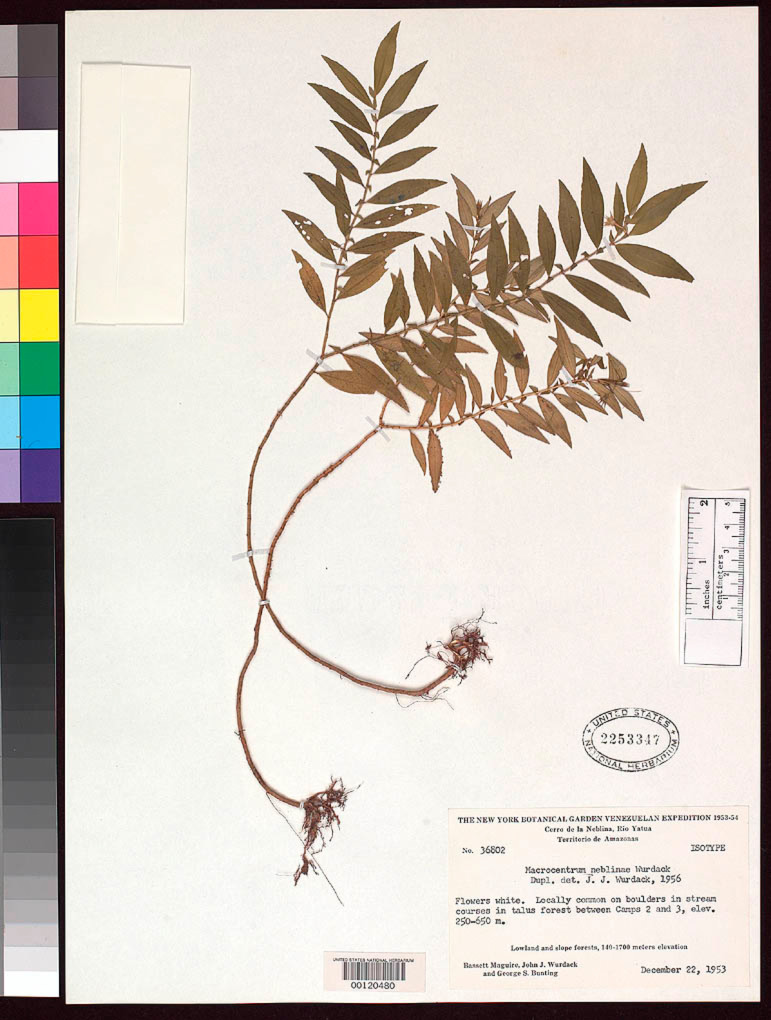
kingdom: Plantae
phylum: Tracheophyta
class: Magnoliopsida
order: Myrtales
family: Melastomataceae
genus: Macrocentrum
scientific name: Macrocentrum neblinae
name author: Wurdack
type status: Isotype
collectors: B. Maguire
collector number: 36802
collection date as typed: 22 Dec 1953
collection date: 1953-12-22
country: Venezuela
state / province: Amazonas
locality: Cerro de la Neblina, Rio Yatua.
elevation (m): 250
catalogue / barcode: US 2253347